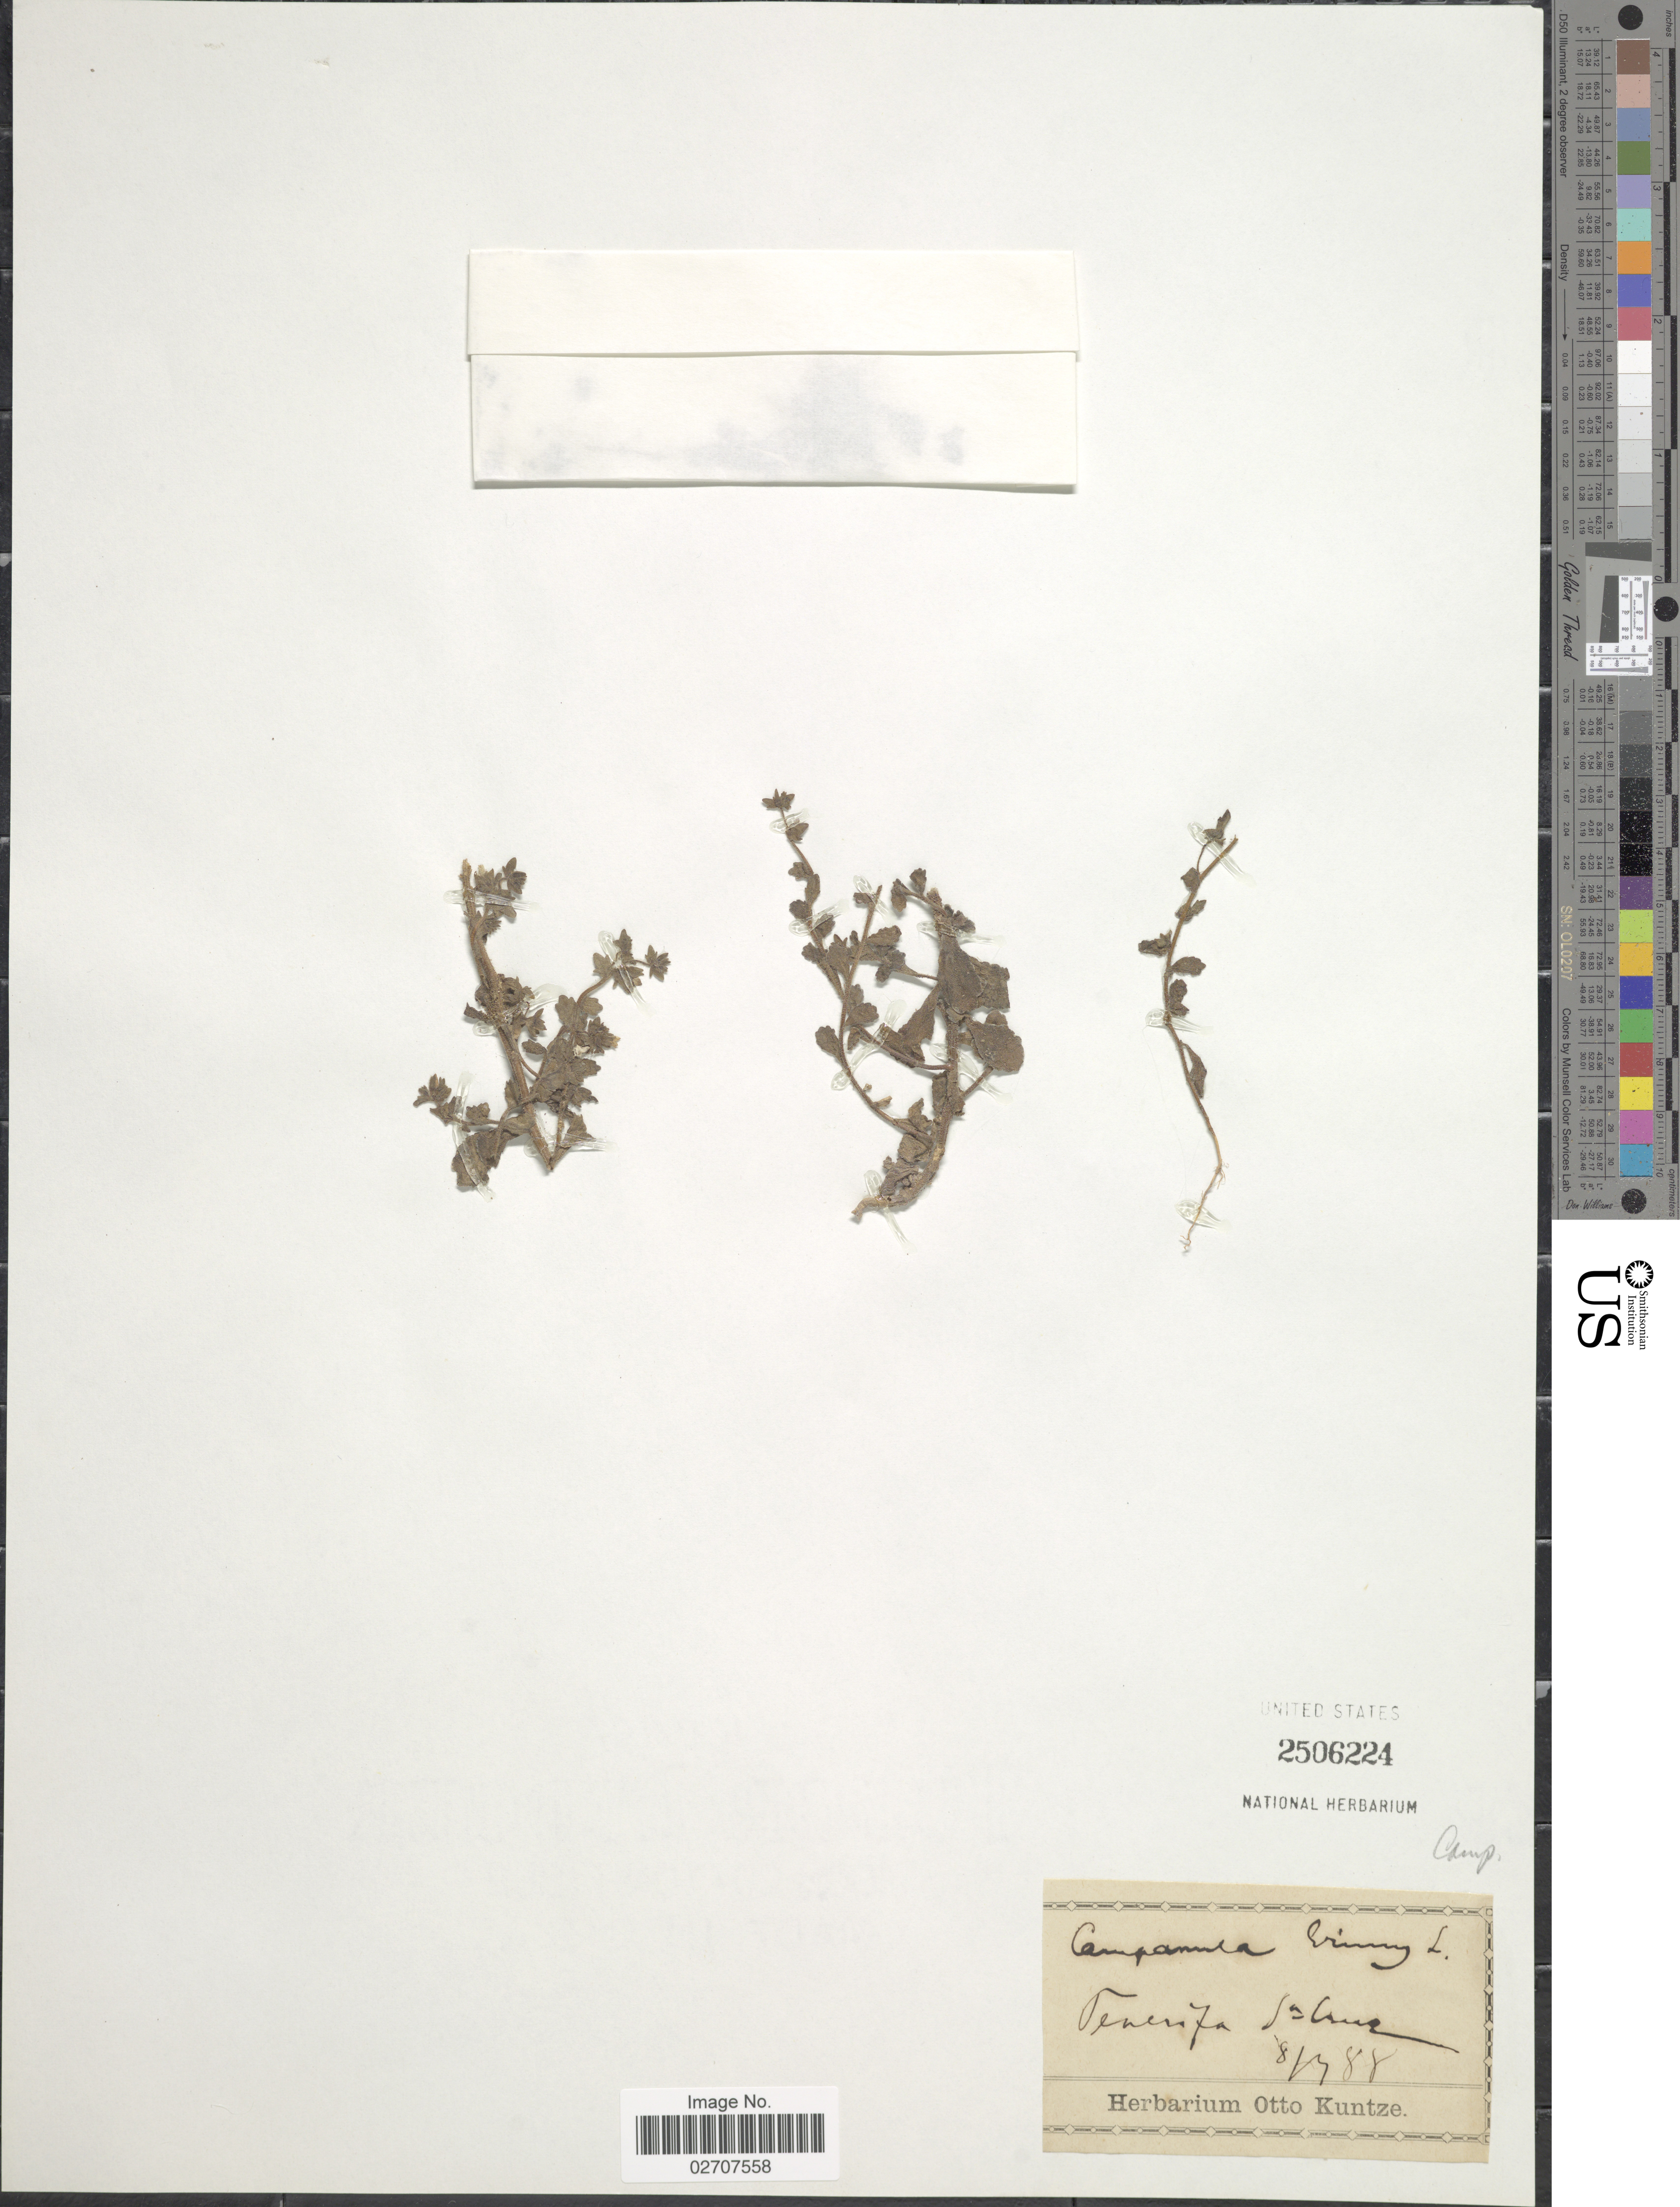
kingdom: Plantae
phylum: Tracheophyta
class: Magnoliopsida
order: Asterales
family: Campanulaceae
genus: Campanula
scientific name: Campanula erinus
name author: L.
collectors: ex herb. Otto Kuntze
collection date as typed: Transcribed d/m/y: 8/3/88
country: Spain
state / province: Canarias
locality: Tenerifa La Cruz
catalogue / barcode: US 2506224